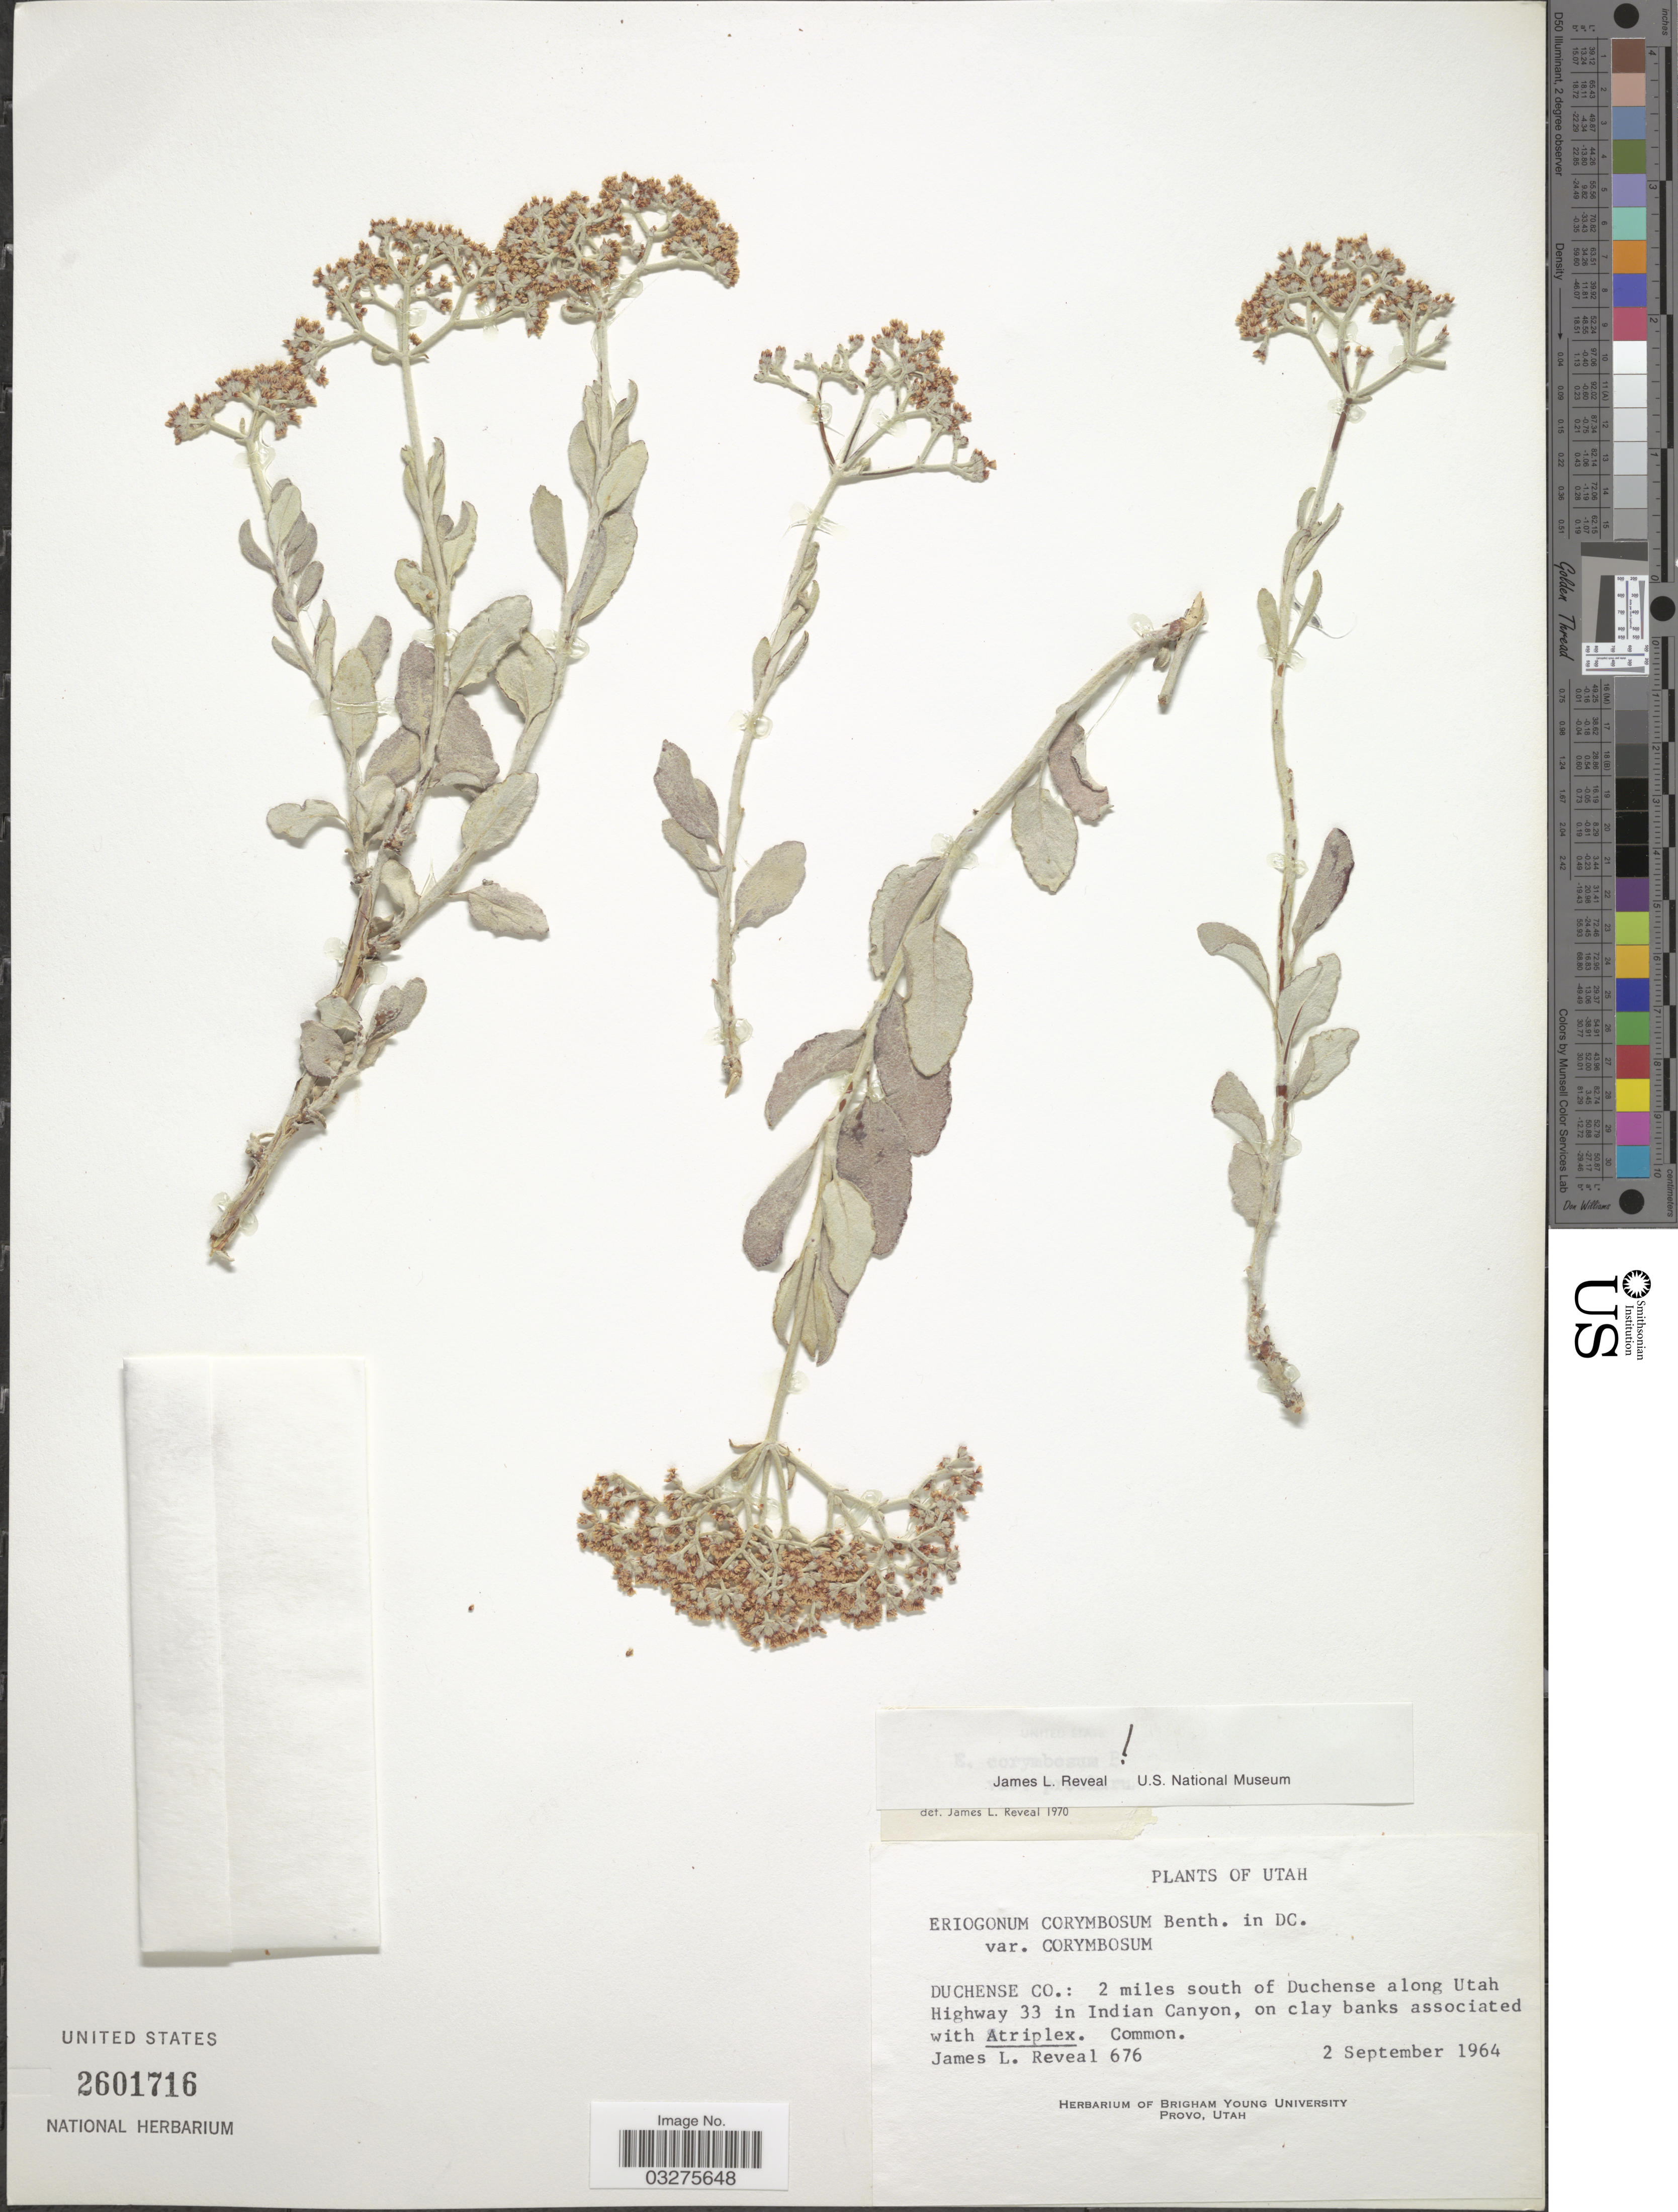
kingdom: Plantae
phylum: Tracheophyta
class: Magnoliopsida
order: Caryophyllales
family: Polygonaceae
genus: Eriogonum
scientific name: Eriogonum corymbosum var. corymbosum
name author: Benth.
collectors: J. L. Reveal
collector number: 676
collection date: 1964-09-02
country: United States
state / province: Utah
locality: Duchense Co.: 2 miles south of Duchense along Utah Highway 33 in Indian Canyon.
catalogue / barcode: US 2601716